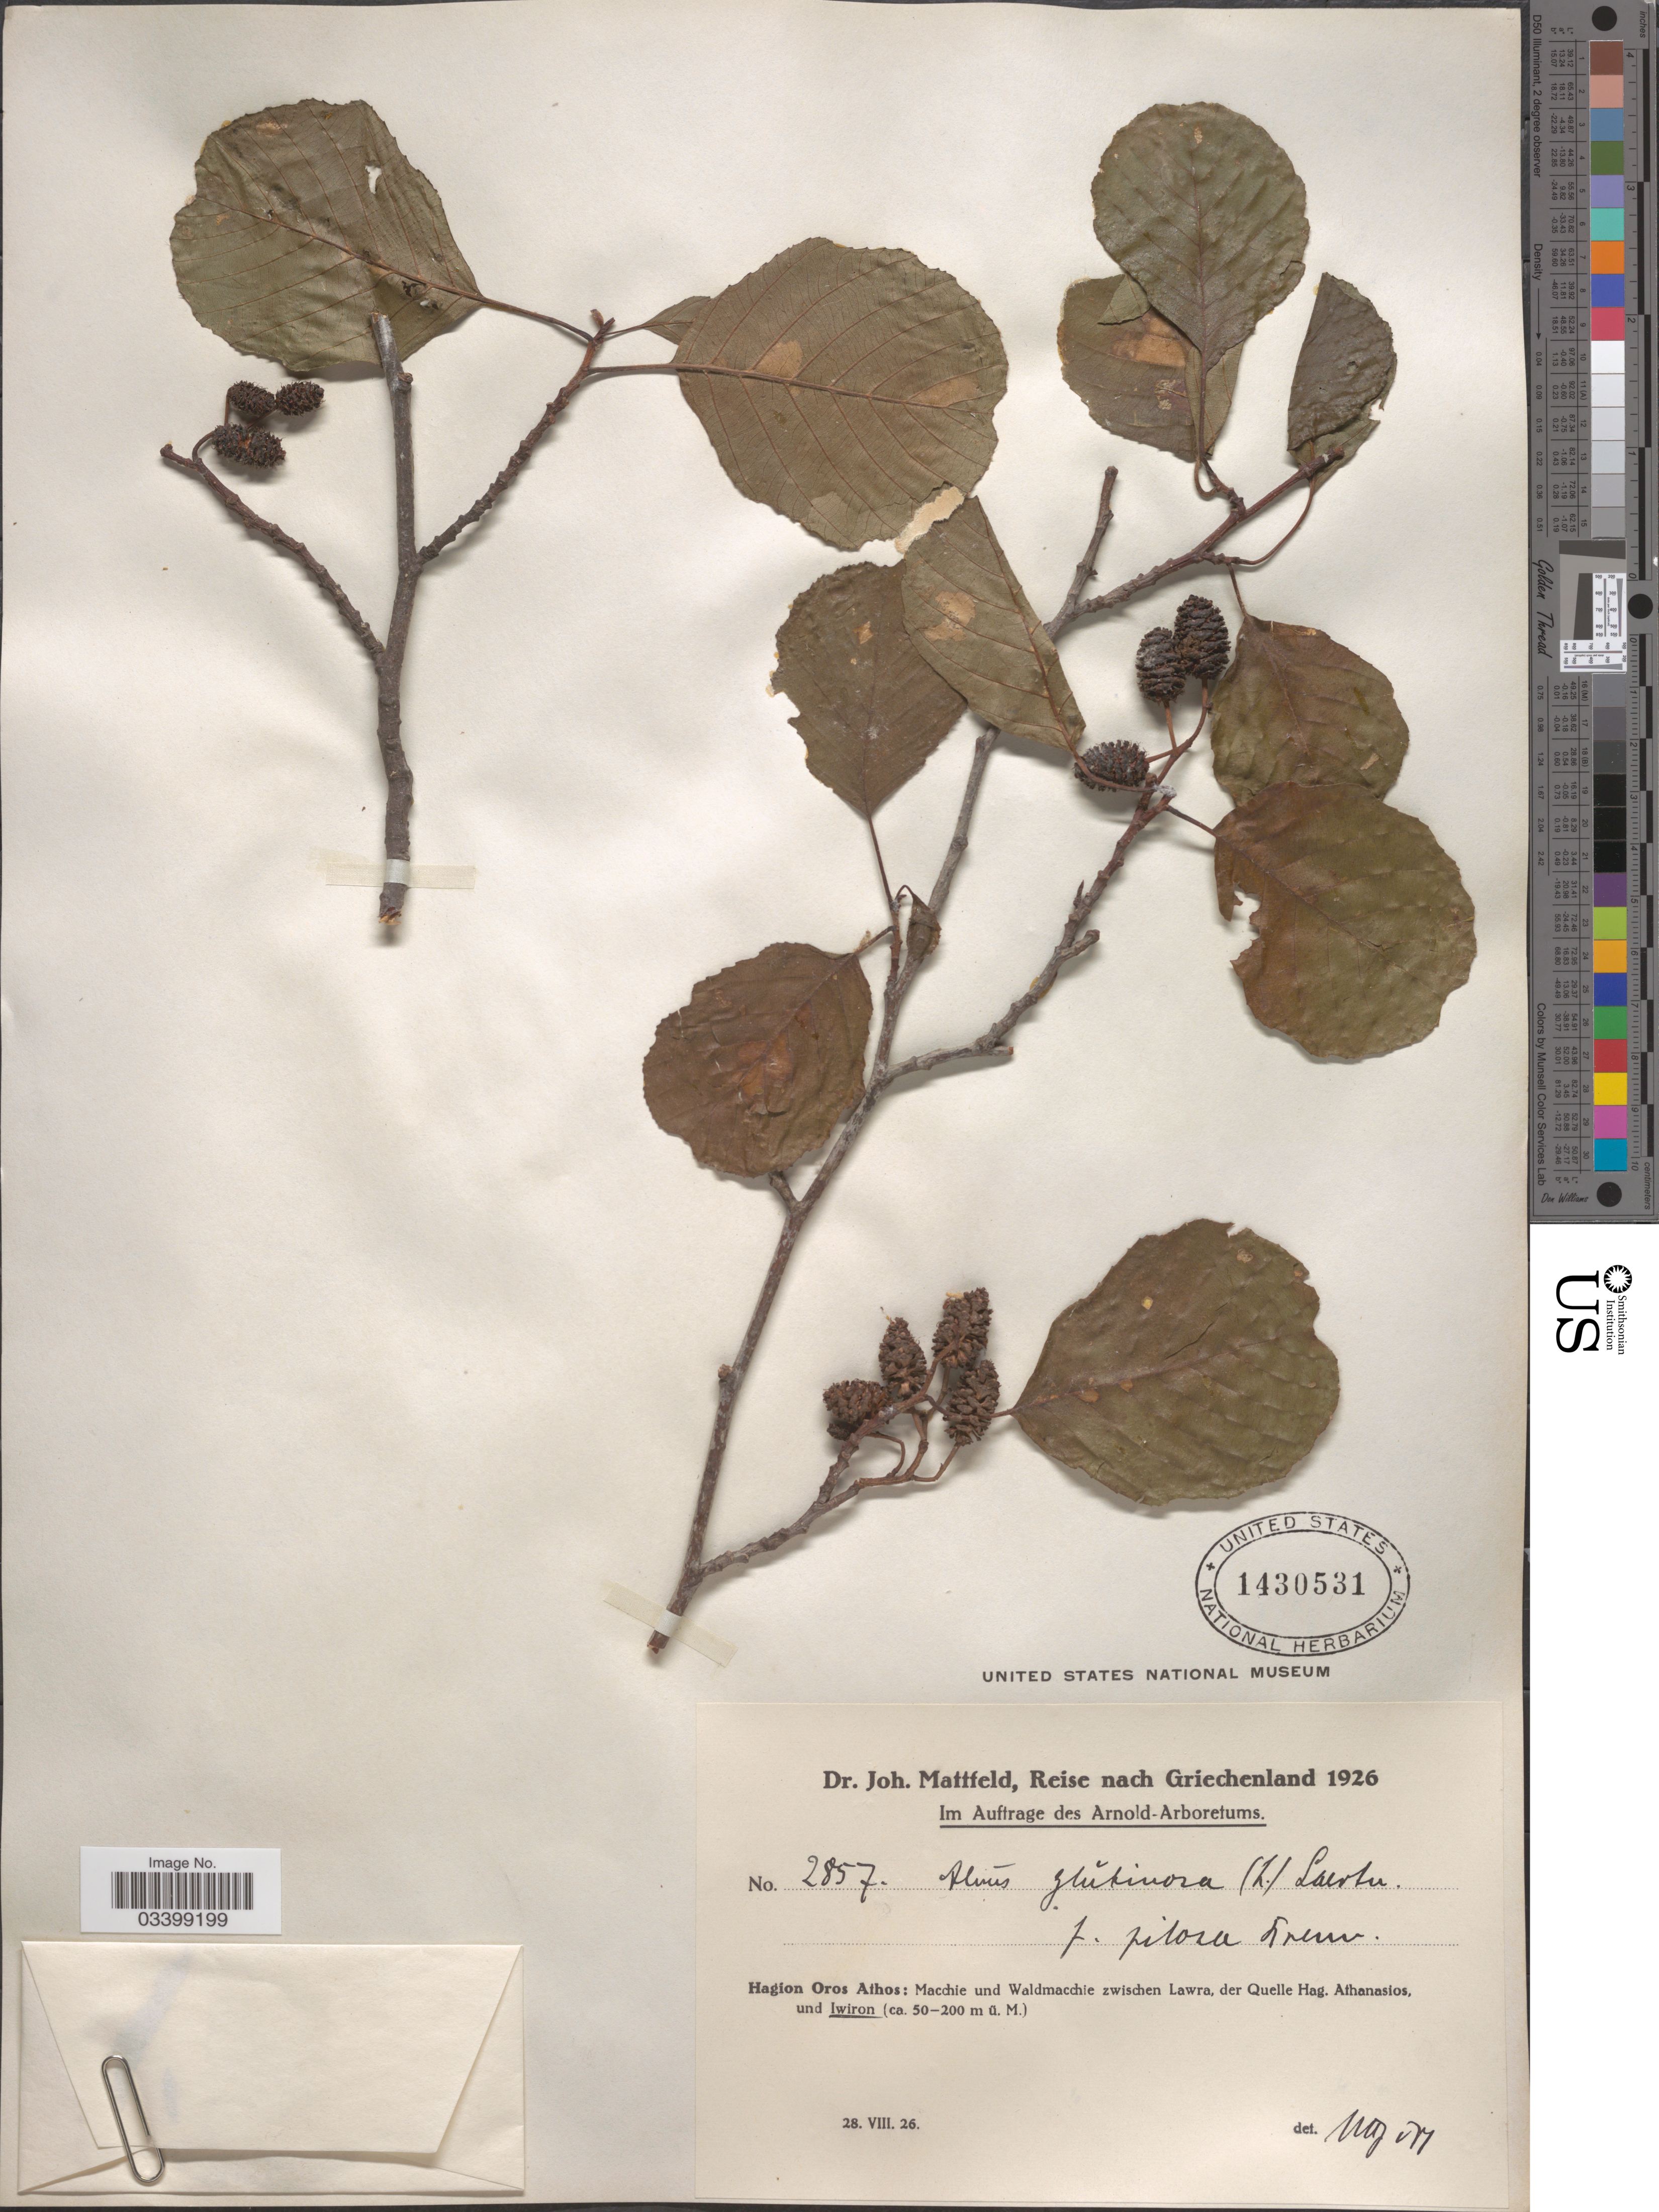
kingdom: Plantae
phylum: Tracheophyta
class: Magnoliopsida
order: Fagales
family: Betulaceae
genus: Alnus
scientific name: Alnus glutinosa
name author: (L.) Gaertn.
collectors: J. Mattfeld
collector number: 2857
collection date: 1926-08-28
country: Greece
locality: Hagion Oros Athos: Iwiron.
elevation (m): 50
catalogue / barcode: US 1430531